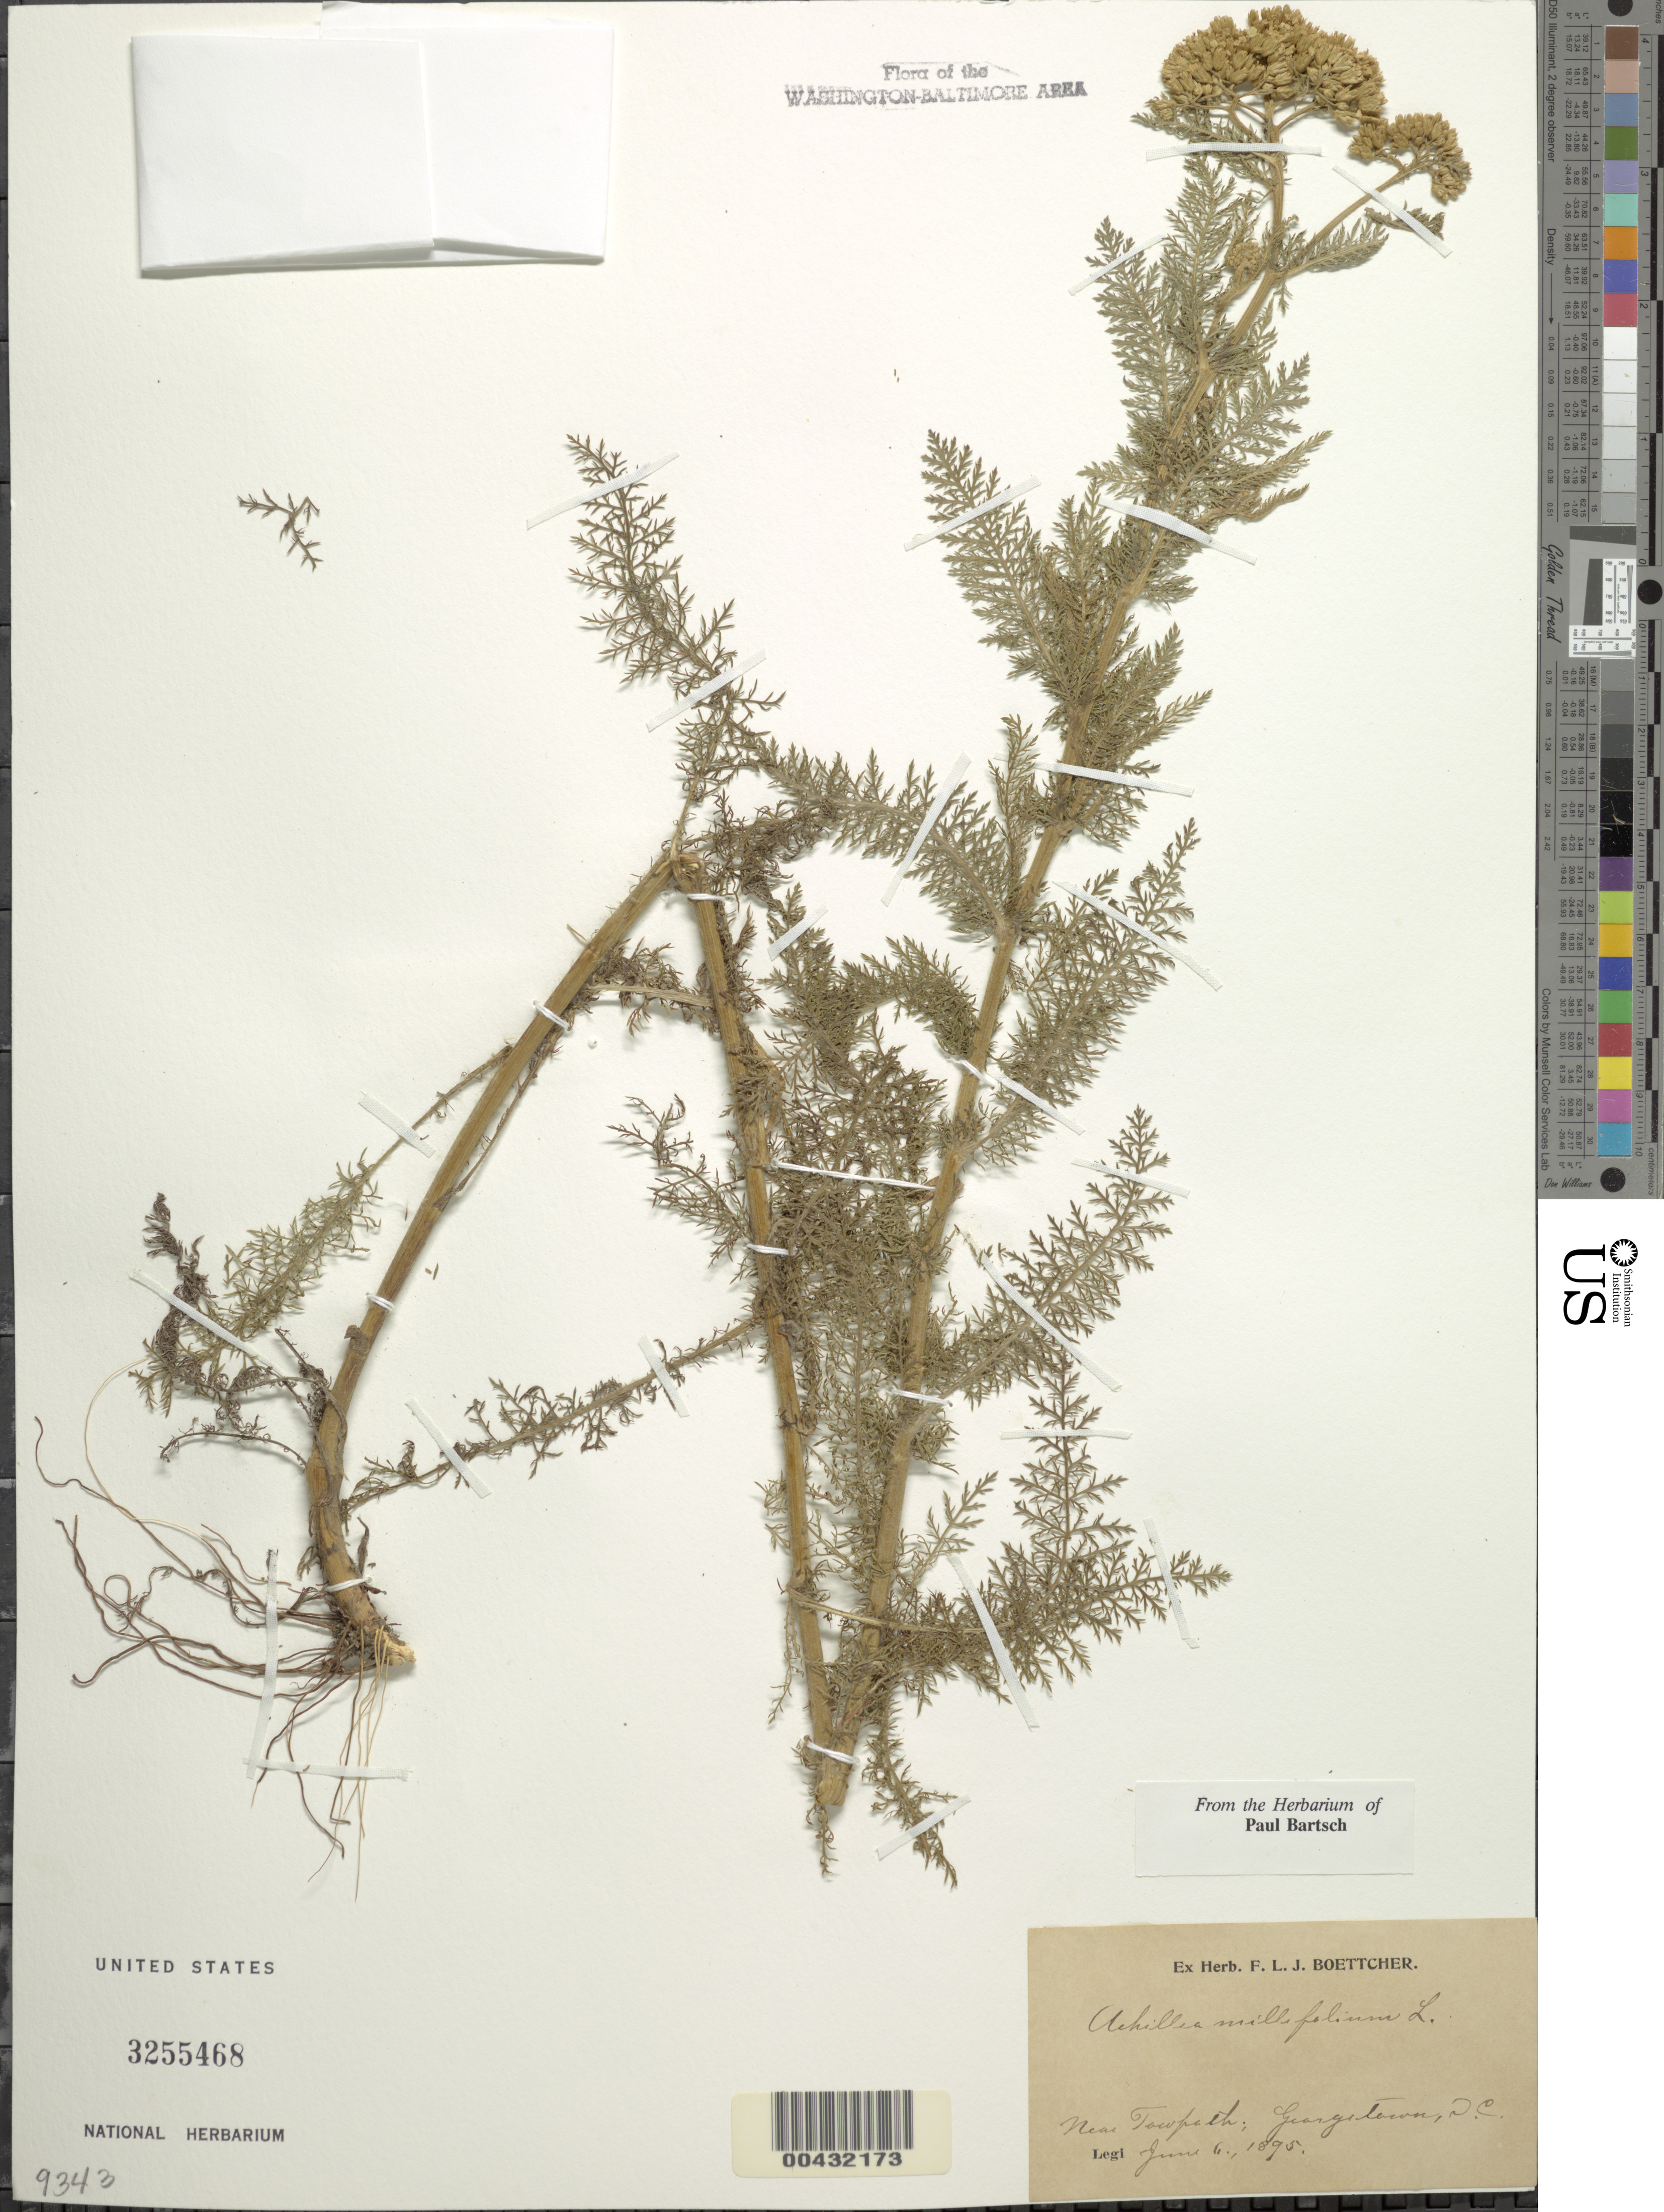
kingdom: Plantae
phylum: Tracheophyta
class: Magnoliopsida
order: Asterales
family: Asteraceae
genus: Achillea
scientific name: Achillea millefolium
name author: L.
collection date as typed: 06 Jun 1895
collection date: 1895-06-06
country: United States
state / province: District of Columbia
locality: Georgetown, Towpath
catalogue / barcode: US 3255468